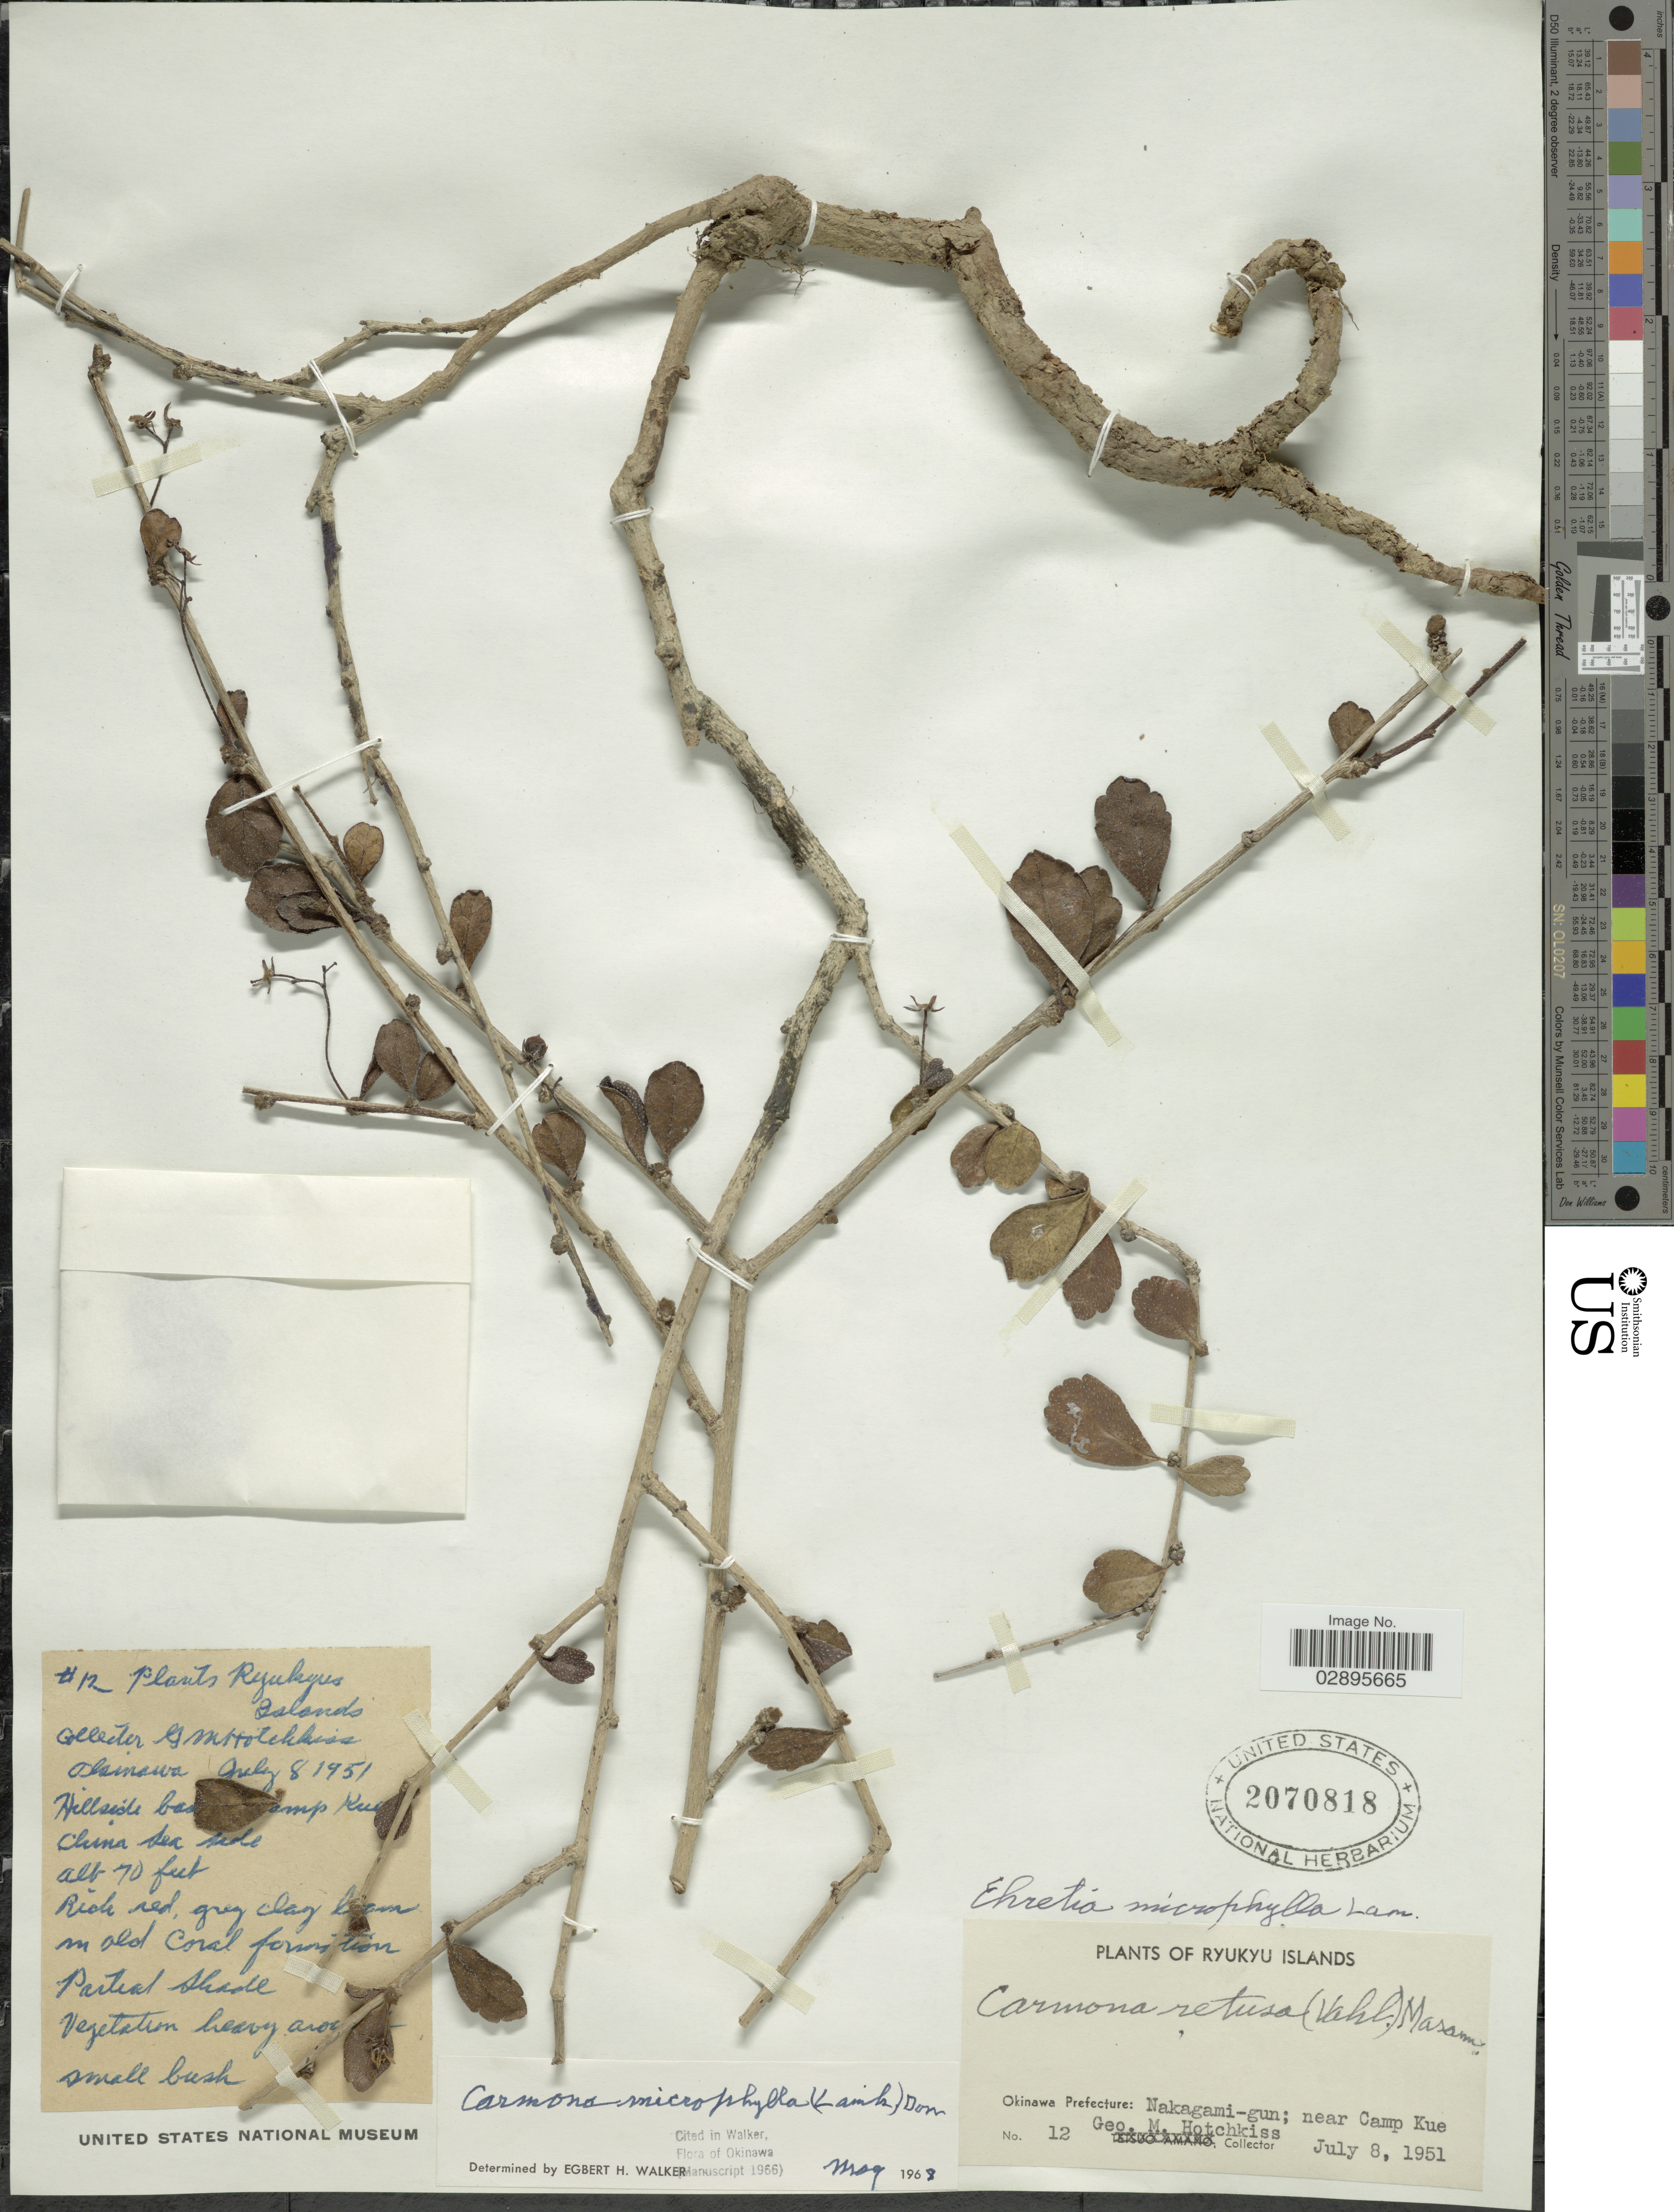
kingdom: Plantae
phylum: Tracheophyta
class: Magnoliopsida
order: Boraginales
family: Ehretiaceae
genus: Ehretia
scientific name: Ehretia microphylla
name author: Lam.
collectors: G. Hotchkiss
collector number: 12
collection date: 1951-07-08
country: Japan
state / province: Okinawa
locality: Ryukyu Islands. Okinawa Prefecture: Nakagami-gun; near Camp Kue.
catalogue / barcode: US 2070818